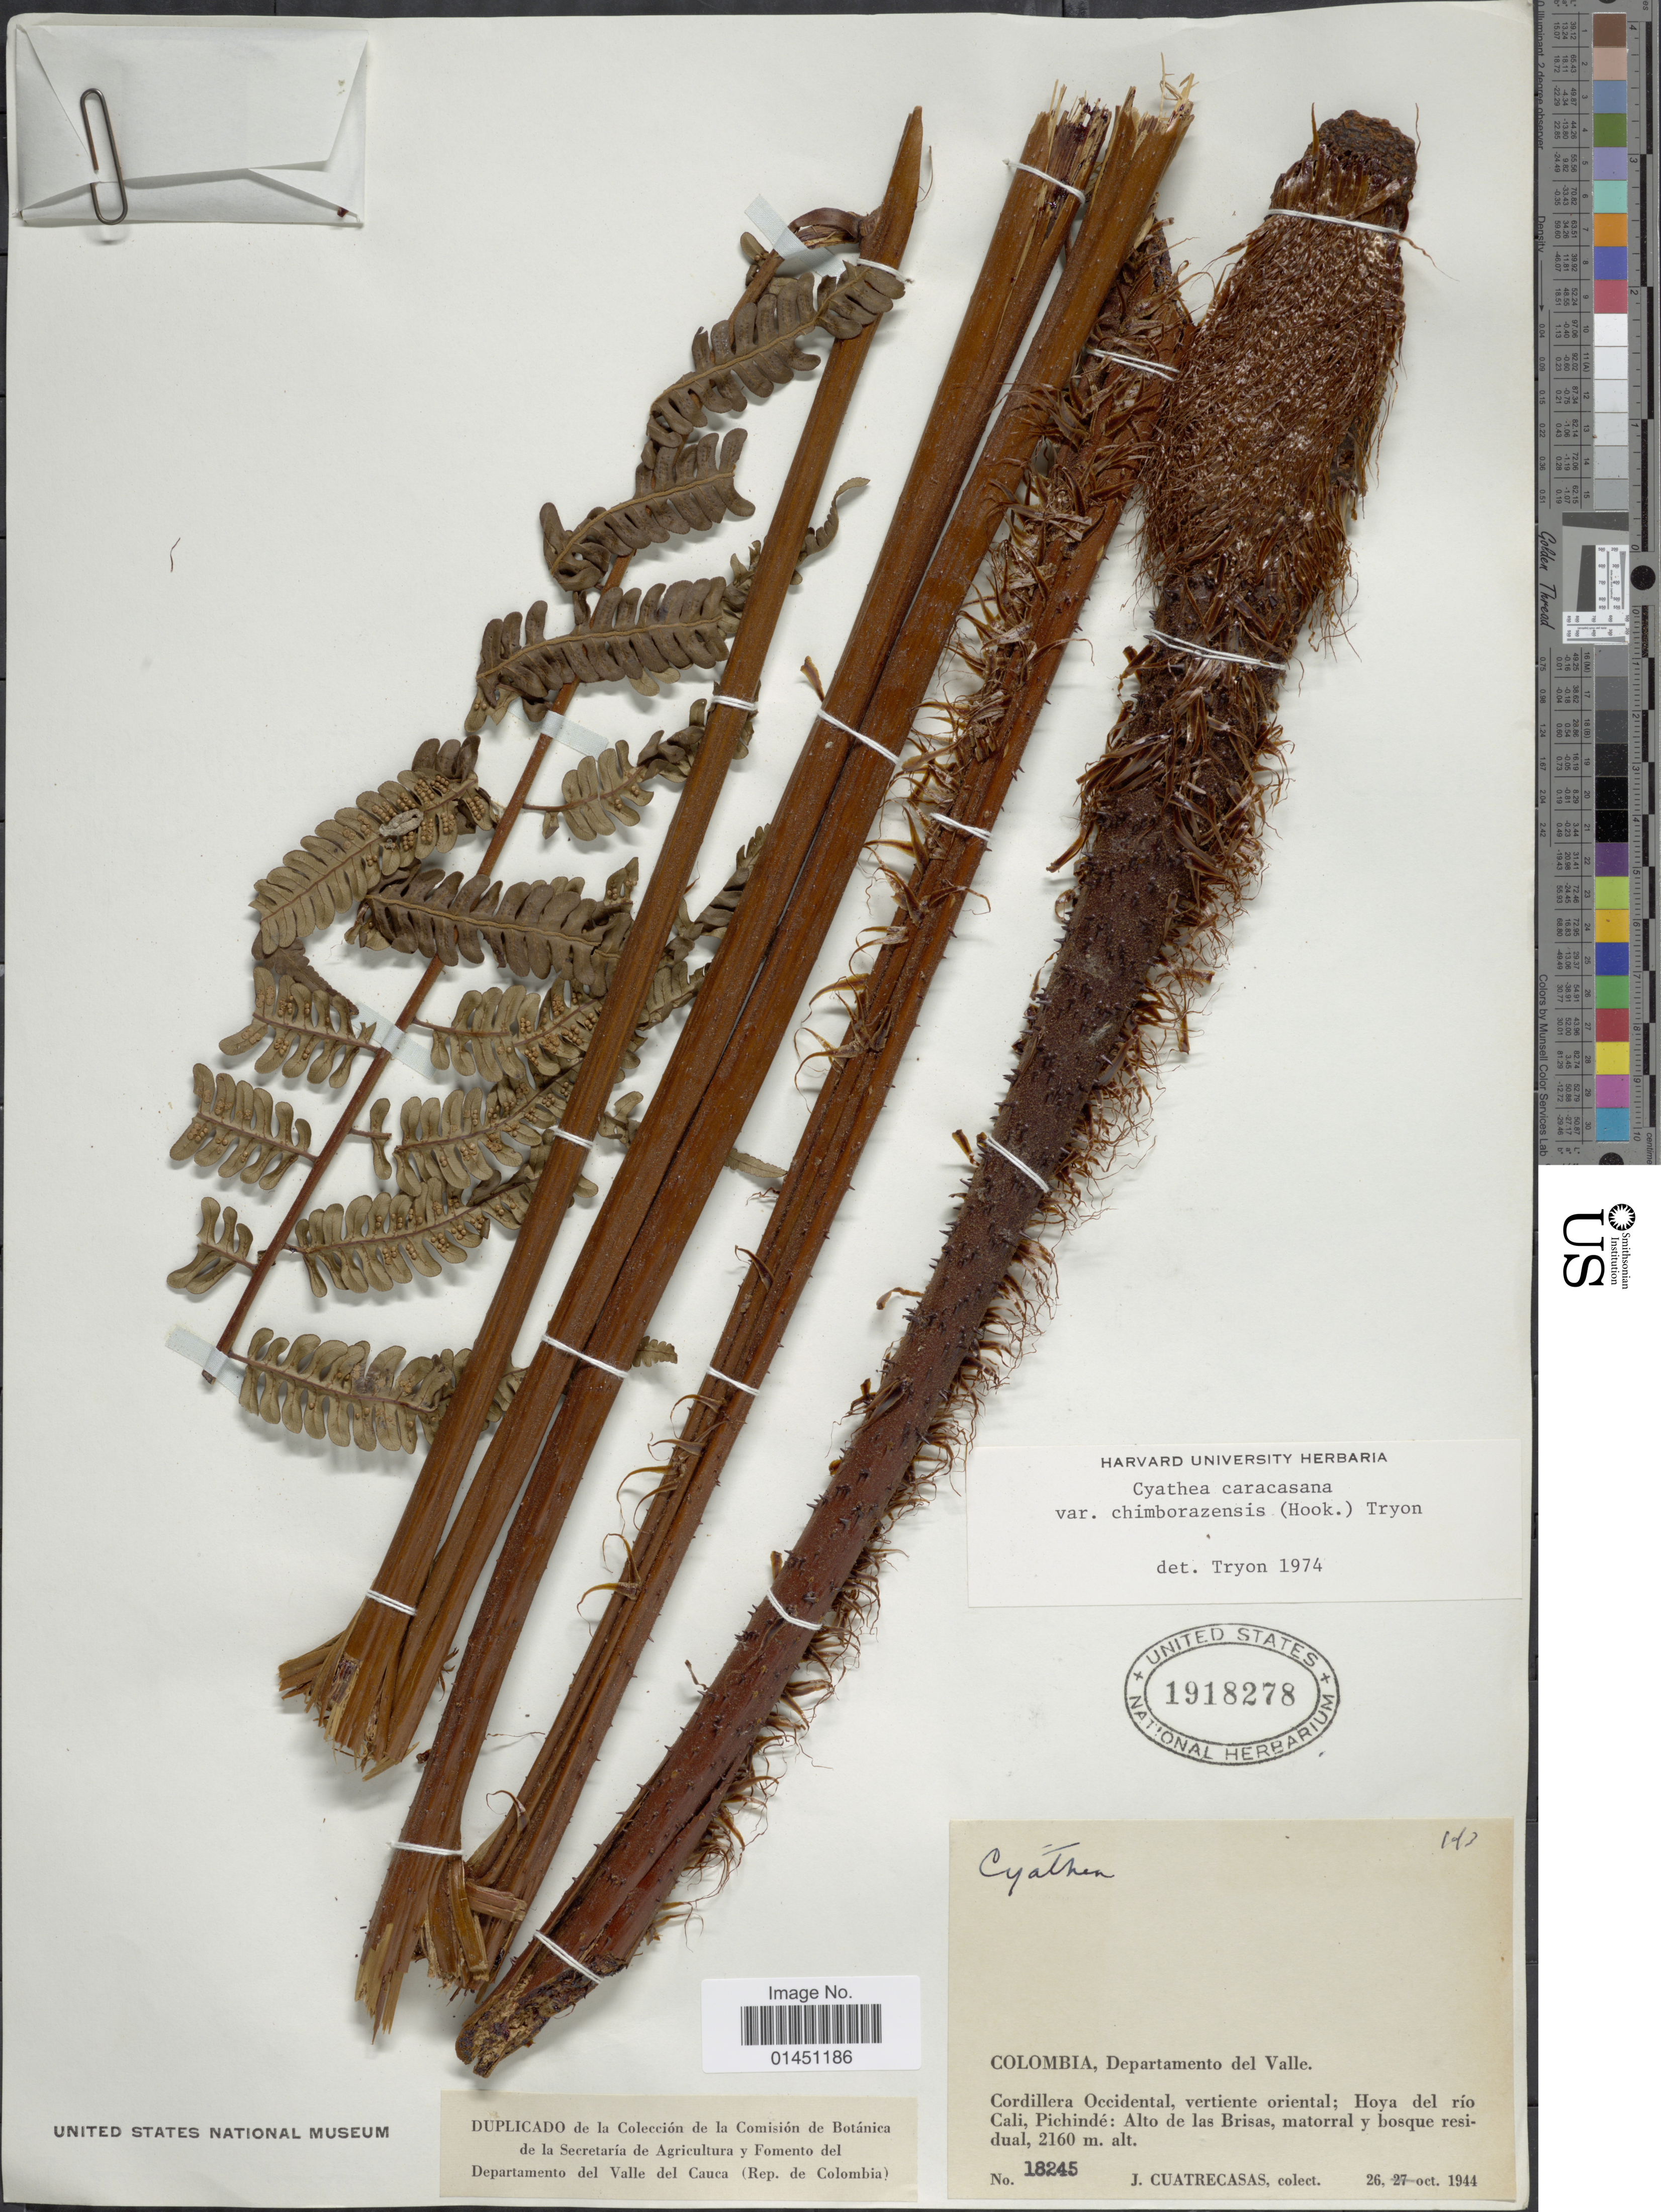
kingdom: Plantae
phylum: Tracheophyta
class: Polypodiopsida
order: Cyatheales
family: Cyatheaceae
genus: Cyathea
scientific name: Cyathea caracasana var. chimborazensis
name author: (Hook.) R.M. Tryon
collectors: J. Cuatrecasas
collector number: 18245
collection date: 1944-10-26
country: Colombia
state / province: Valle del Cauca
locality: Departamento del Valle, Cordillera Occidental, vertiente oriental; Hoya del rio Cali, Pichinde: Alto de las Brisas, matorral y bosque residual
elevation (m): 2160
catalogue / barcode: US 1918278